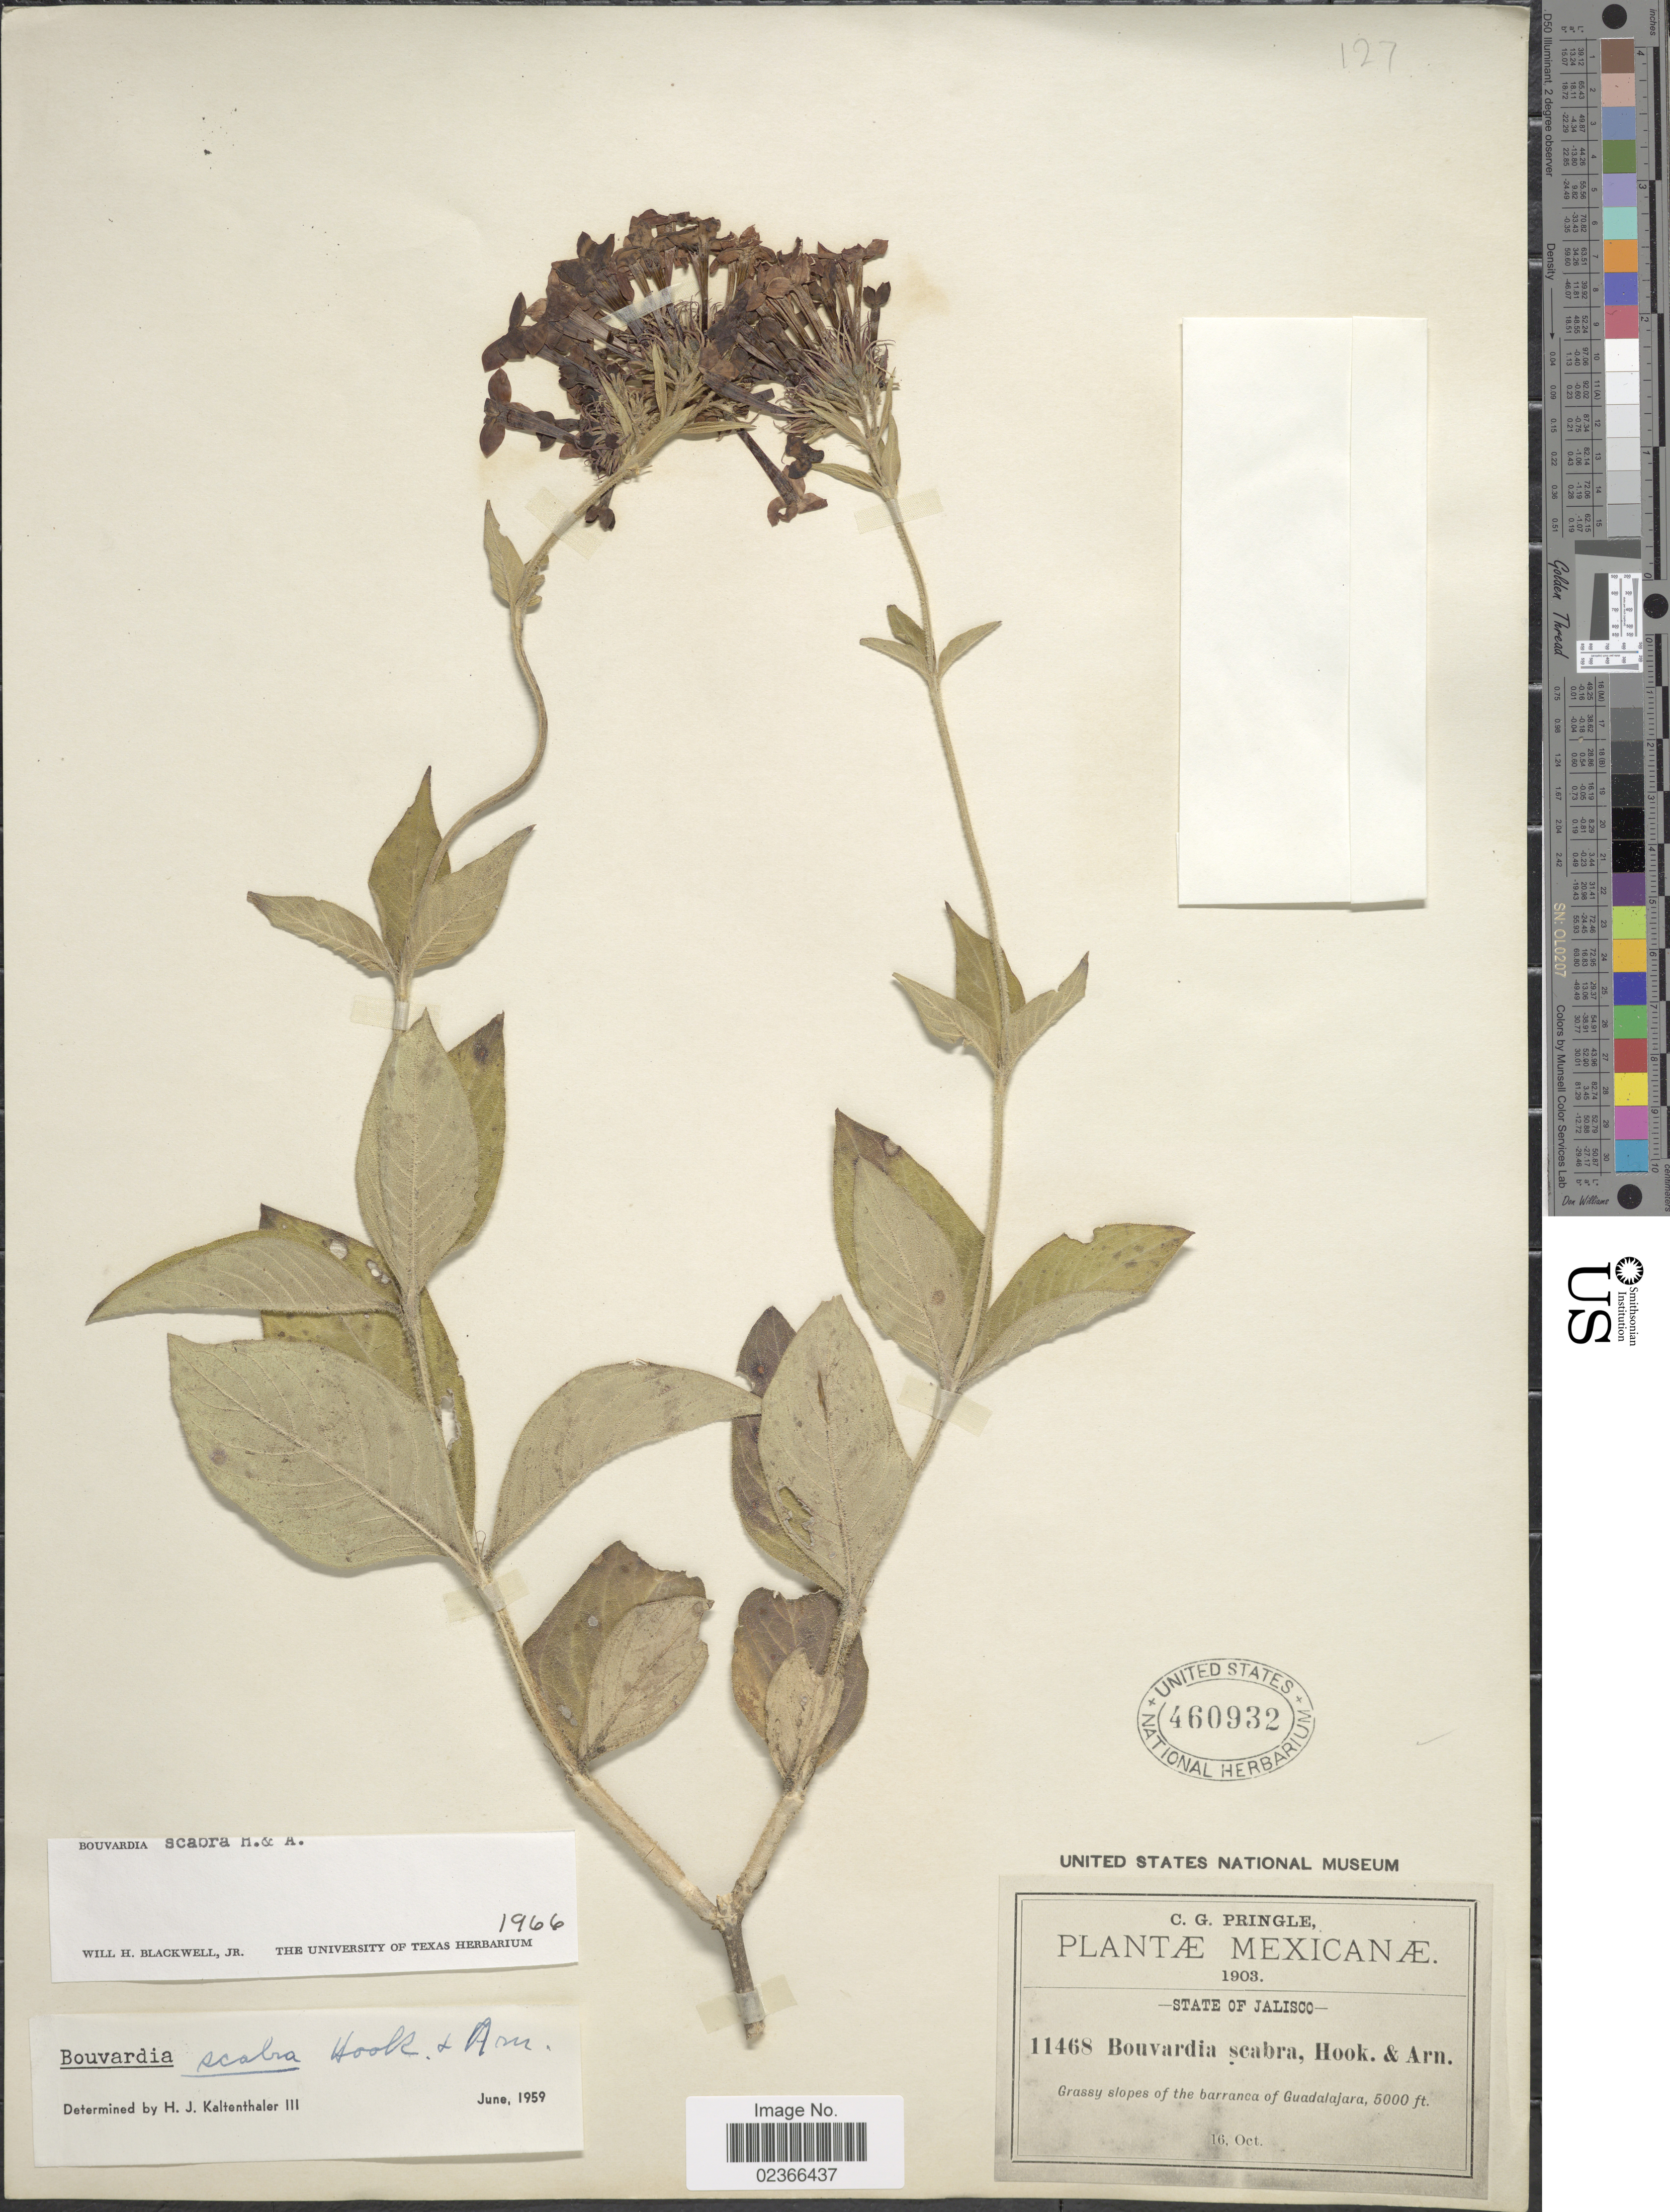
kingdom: Plantae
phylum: Tracheophyta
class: Magnoliopsida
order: Gentianales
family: Rubiaceae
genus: Bouvardia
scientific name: Bouvardia scabra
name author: Hook. & Arn.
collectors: C. G. Pringle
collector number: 11468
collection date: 1903-10-16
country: Mexico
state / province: Jalisco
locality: Grassy slopes of the barranca of Guadalajara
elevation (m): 1524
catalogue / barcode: US 460932